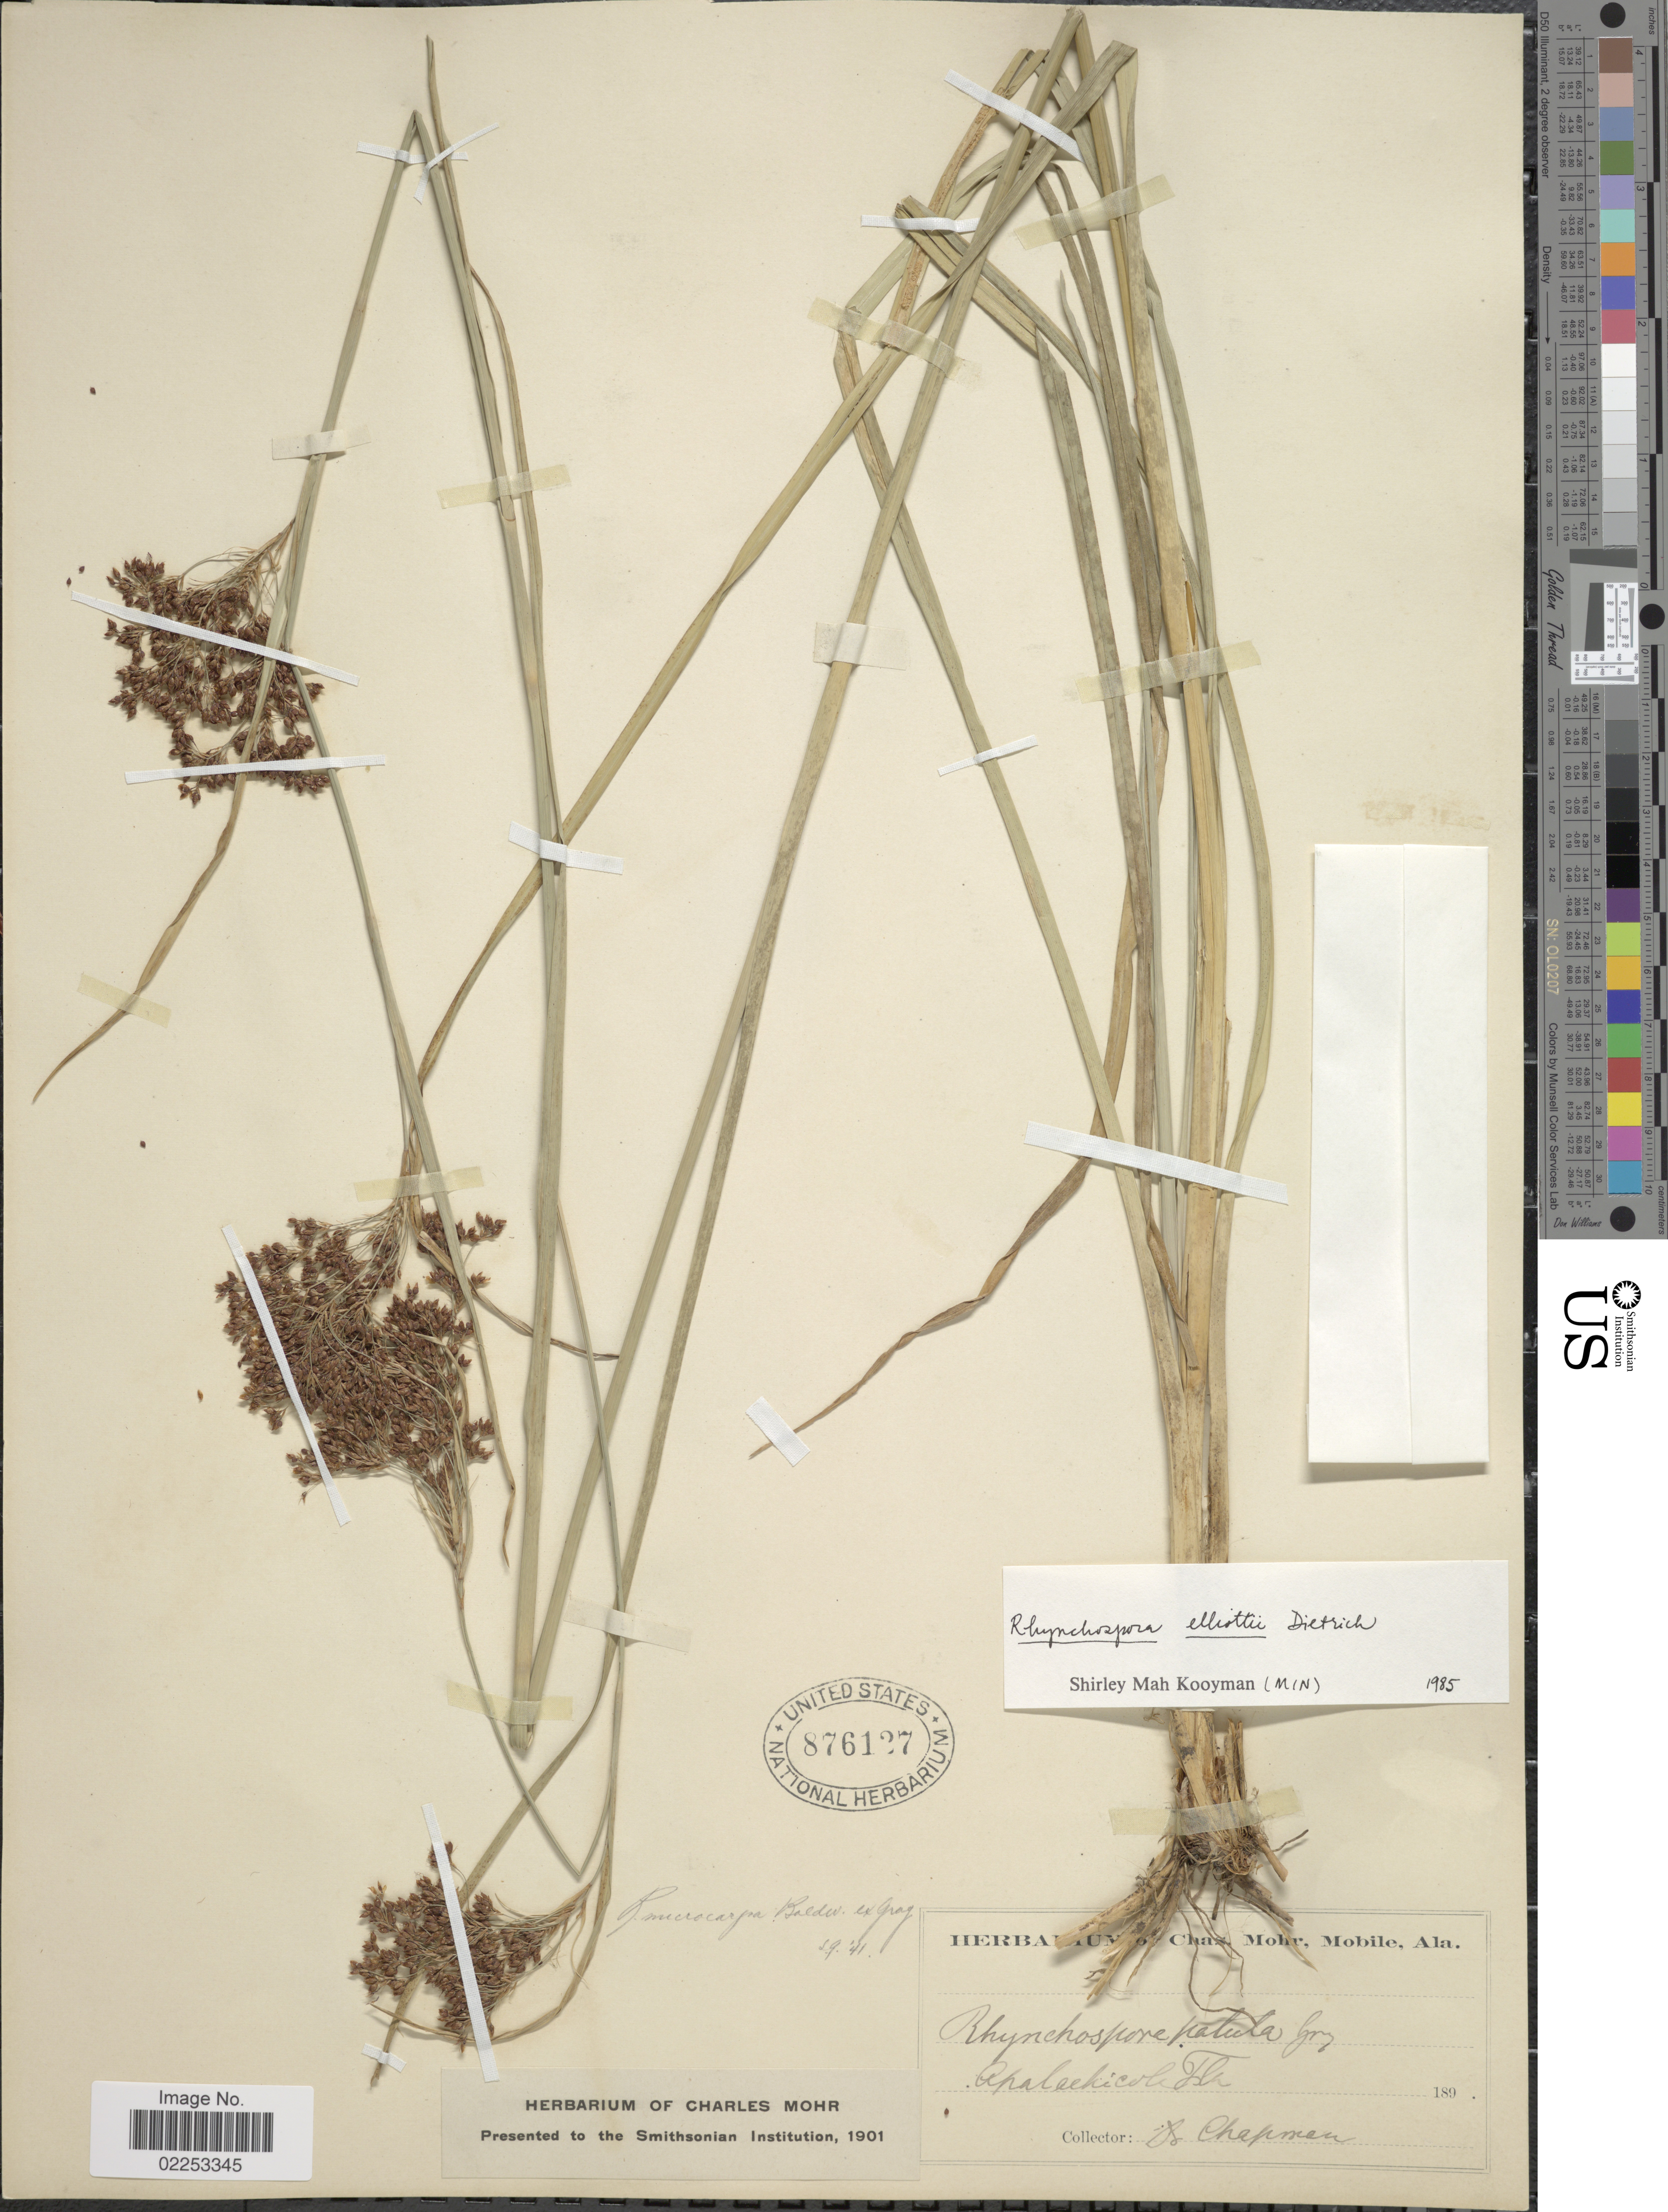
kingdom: Plantae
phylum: Tracheophyta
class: Liliopsida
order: Poales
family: Cyperaceae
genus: Rhynchospora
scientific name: Rhynchospora elliottii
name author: A. Dietr.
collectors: A. Chapman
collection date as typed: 189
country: United States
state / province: Florida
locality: Apalachicola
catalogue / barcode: US 876127